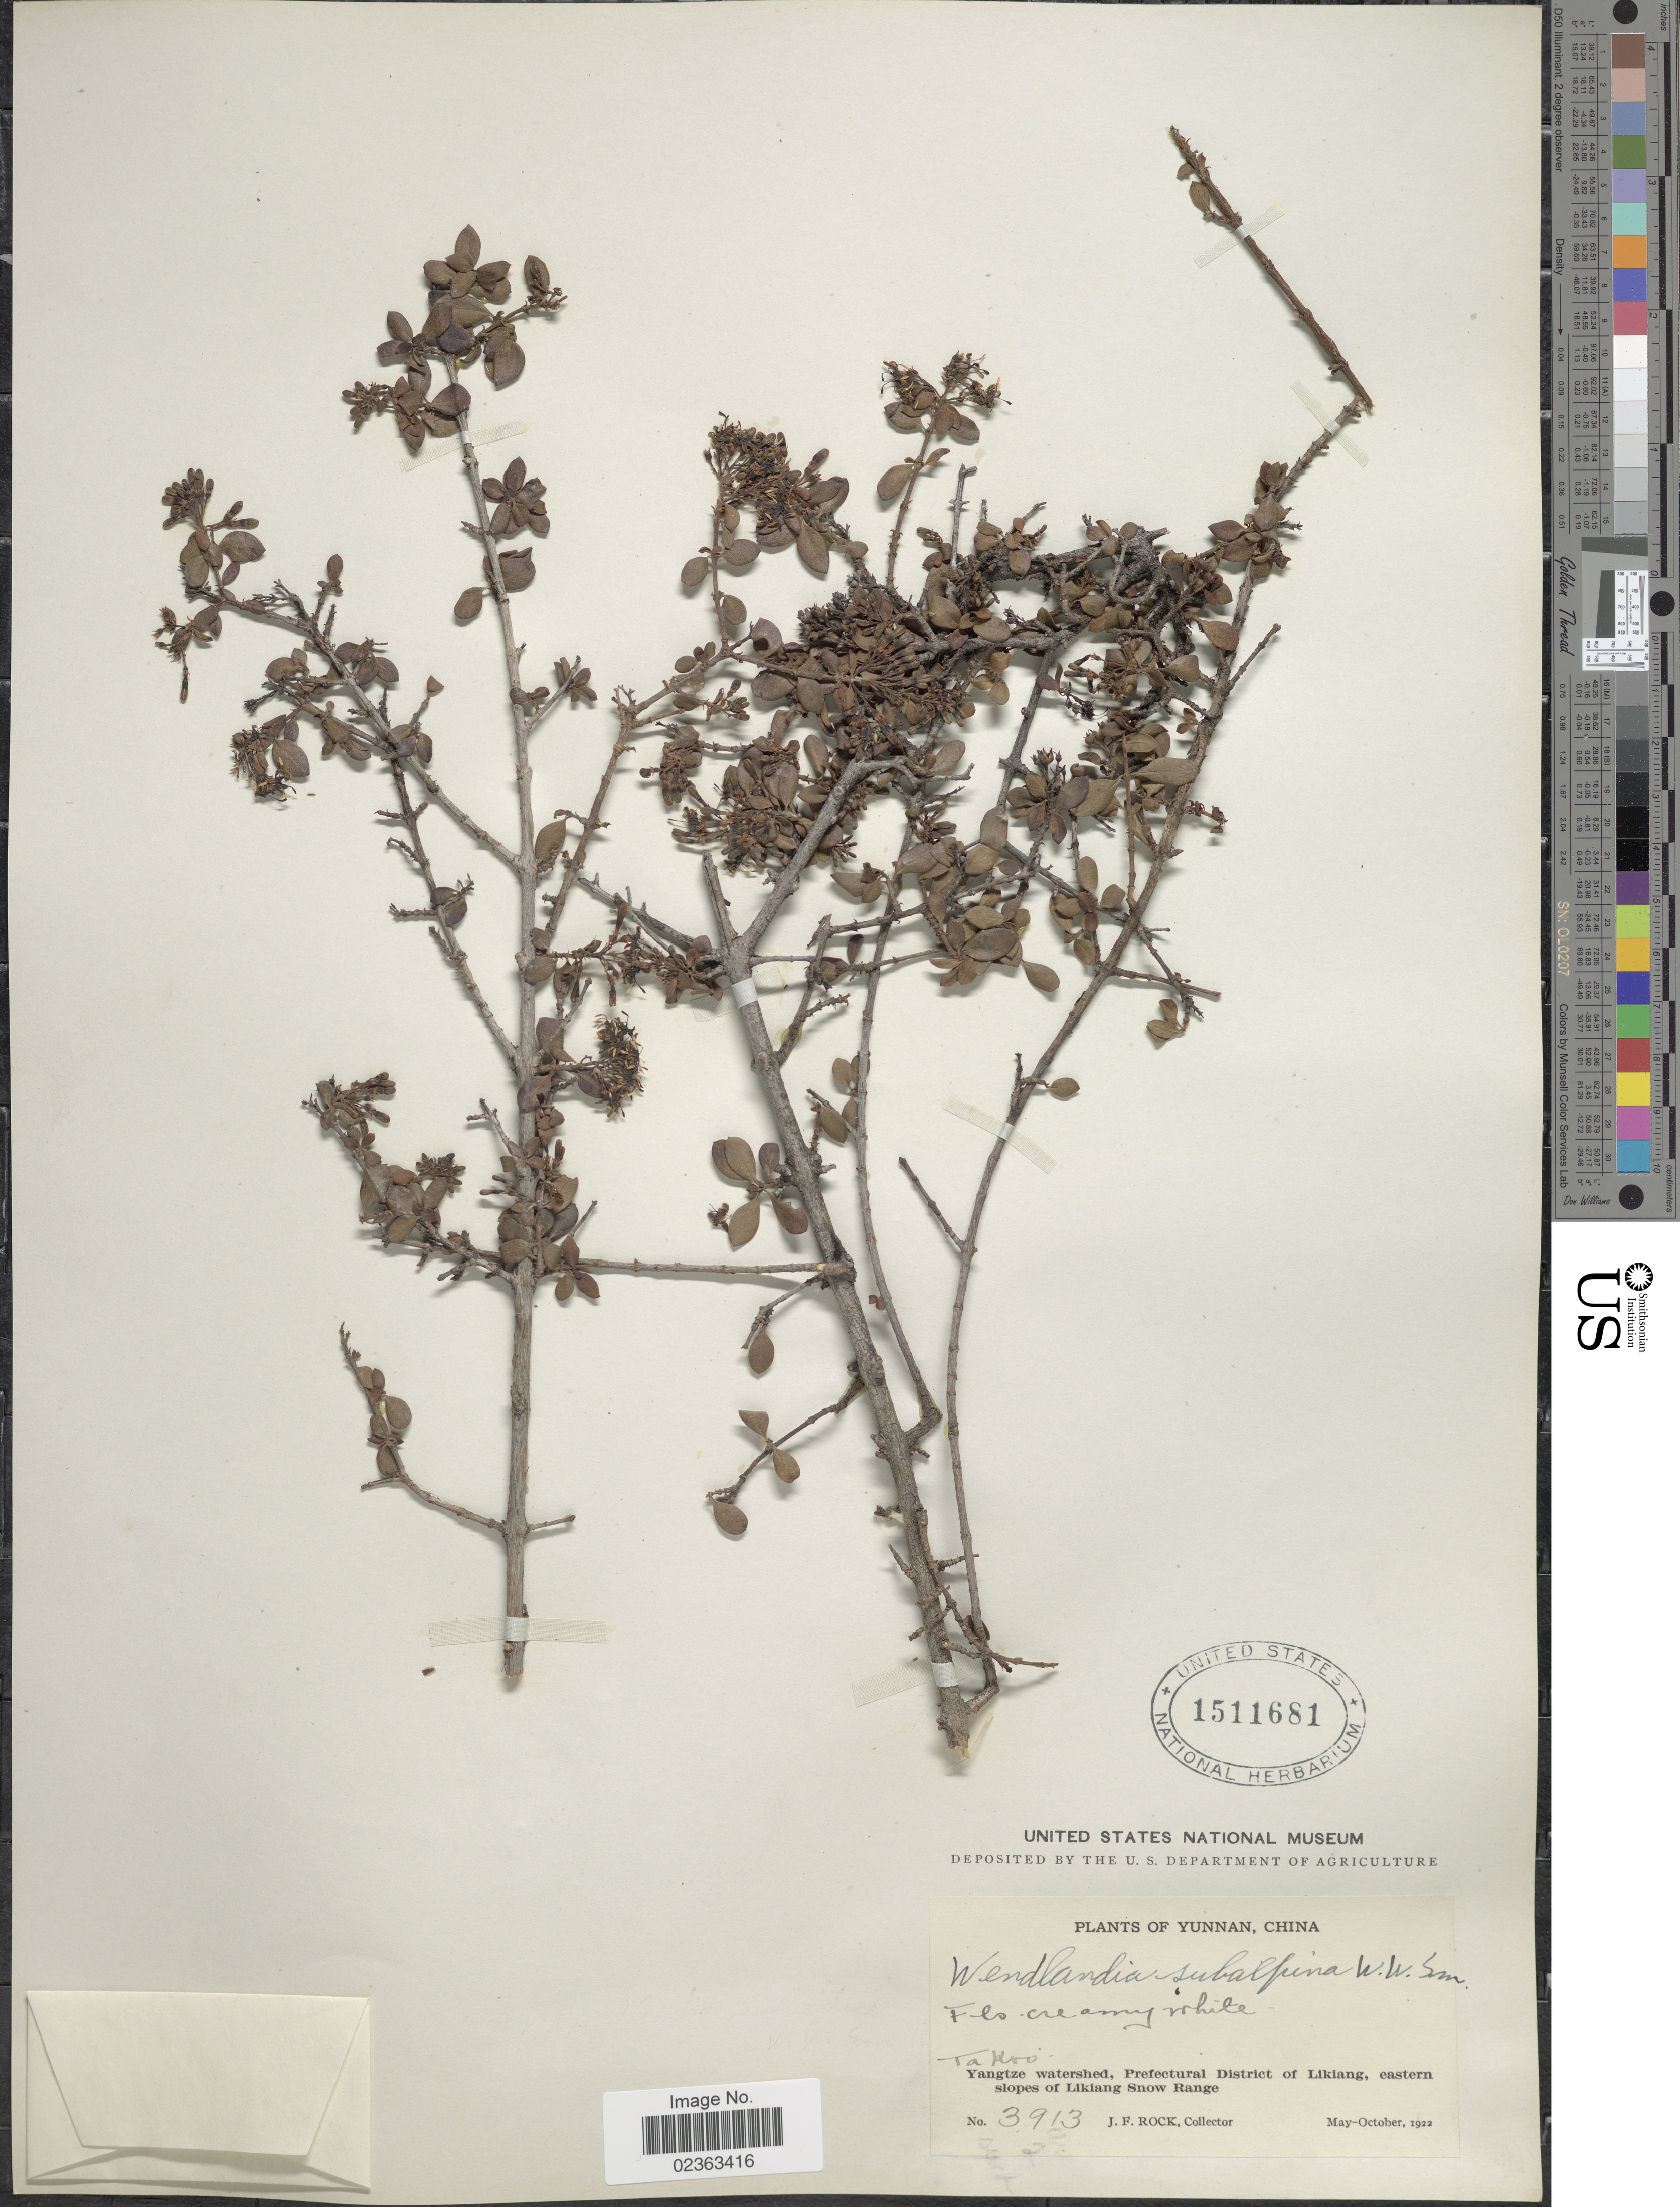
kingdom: Plantae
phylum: Tracheophyta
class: Magnoliopsida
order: Gentianales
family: Rubiaceae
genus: Wendlandia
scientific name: Wendlandia subalpina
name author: W.W. Sm.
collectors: J. Rock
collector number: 3913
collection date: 1922-05/1922-10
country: China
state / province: Yunnan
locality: Takoo, Yangtze watershed, Prefectural District of Likiang, eastern slopes of Likiang Snow Range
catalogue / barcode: US 1511681